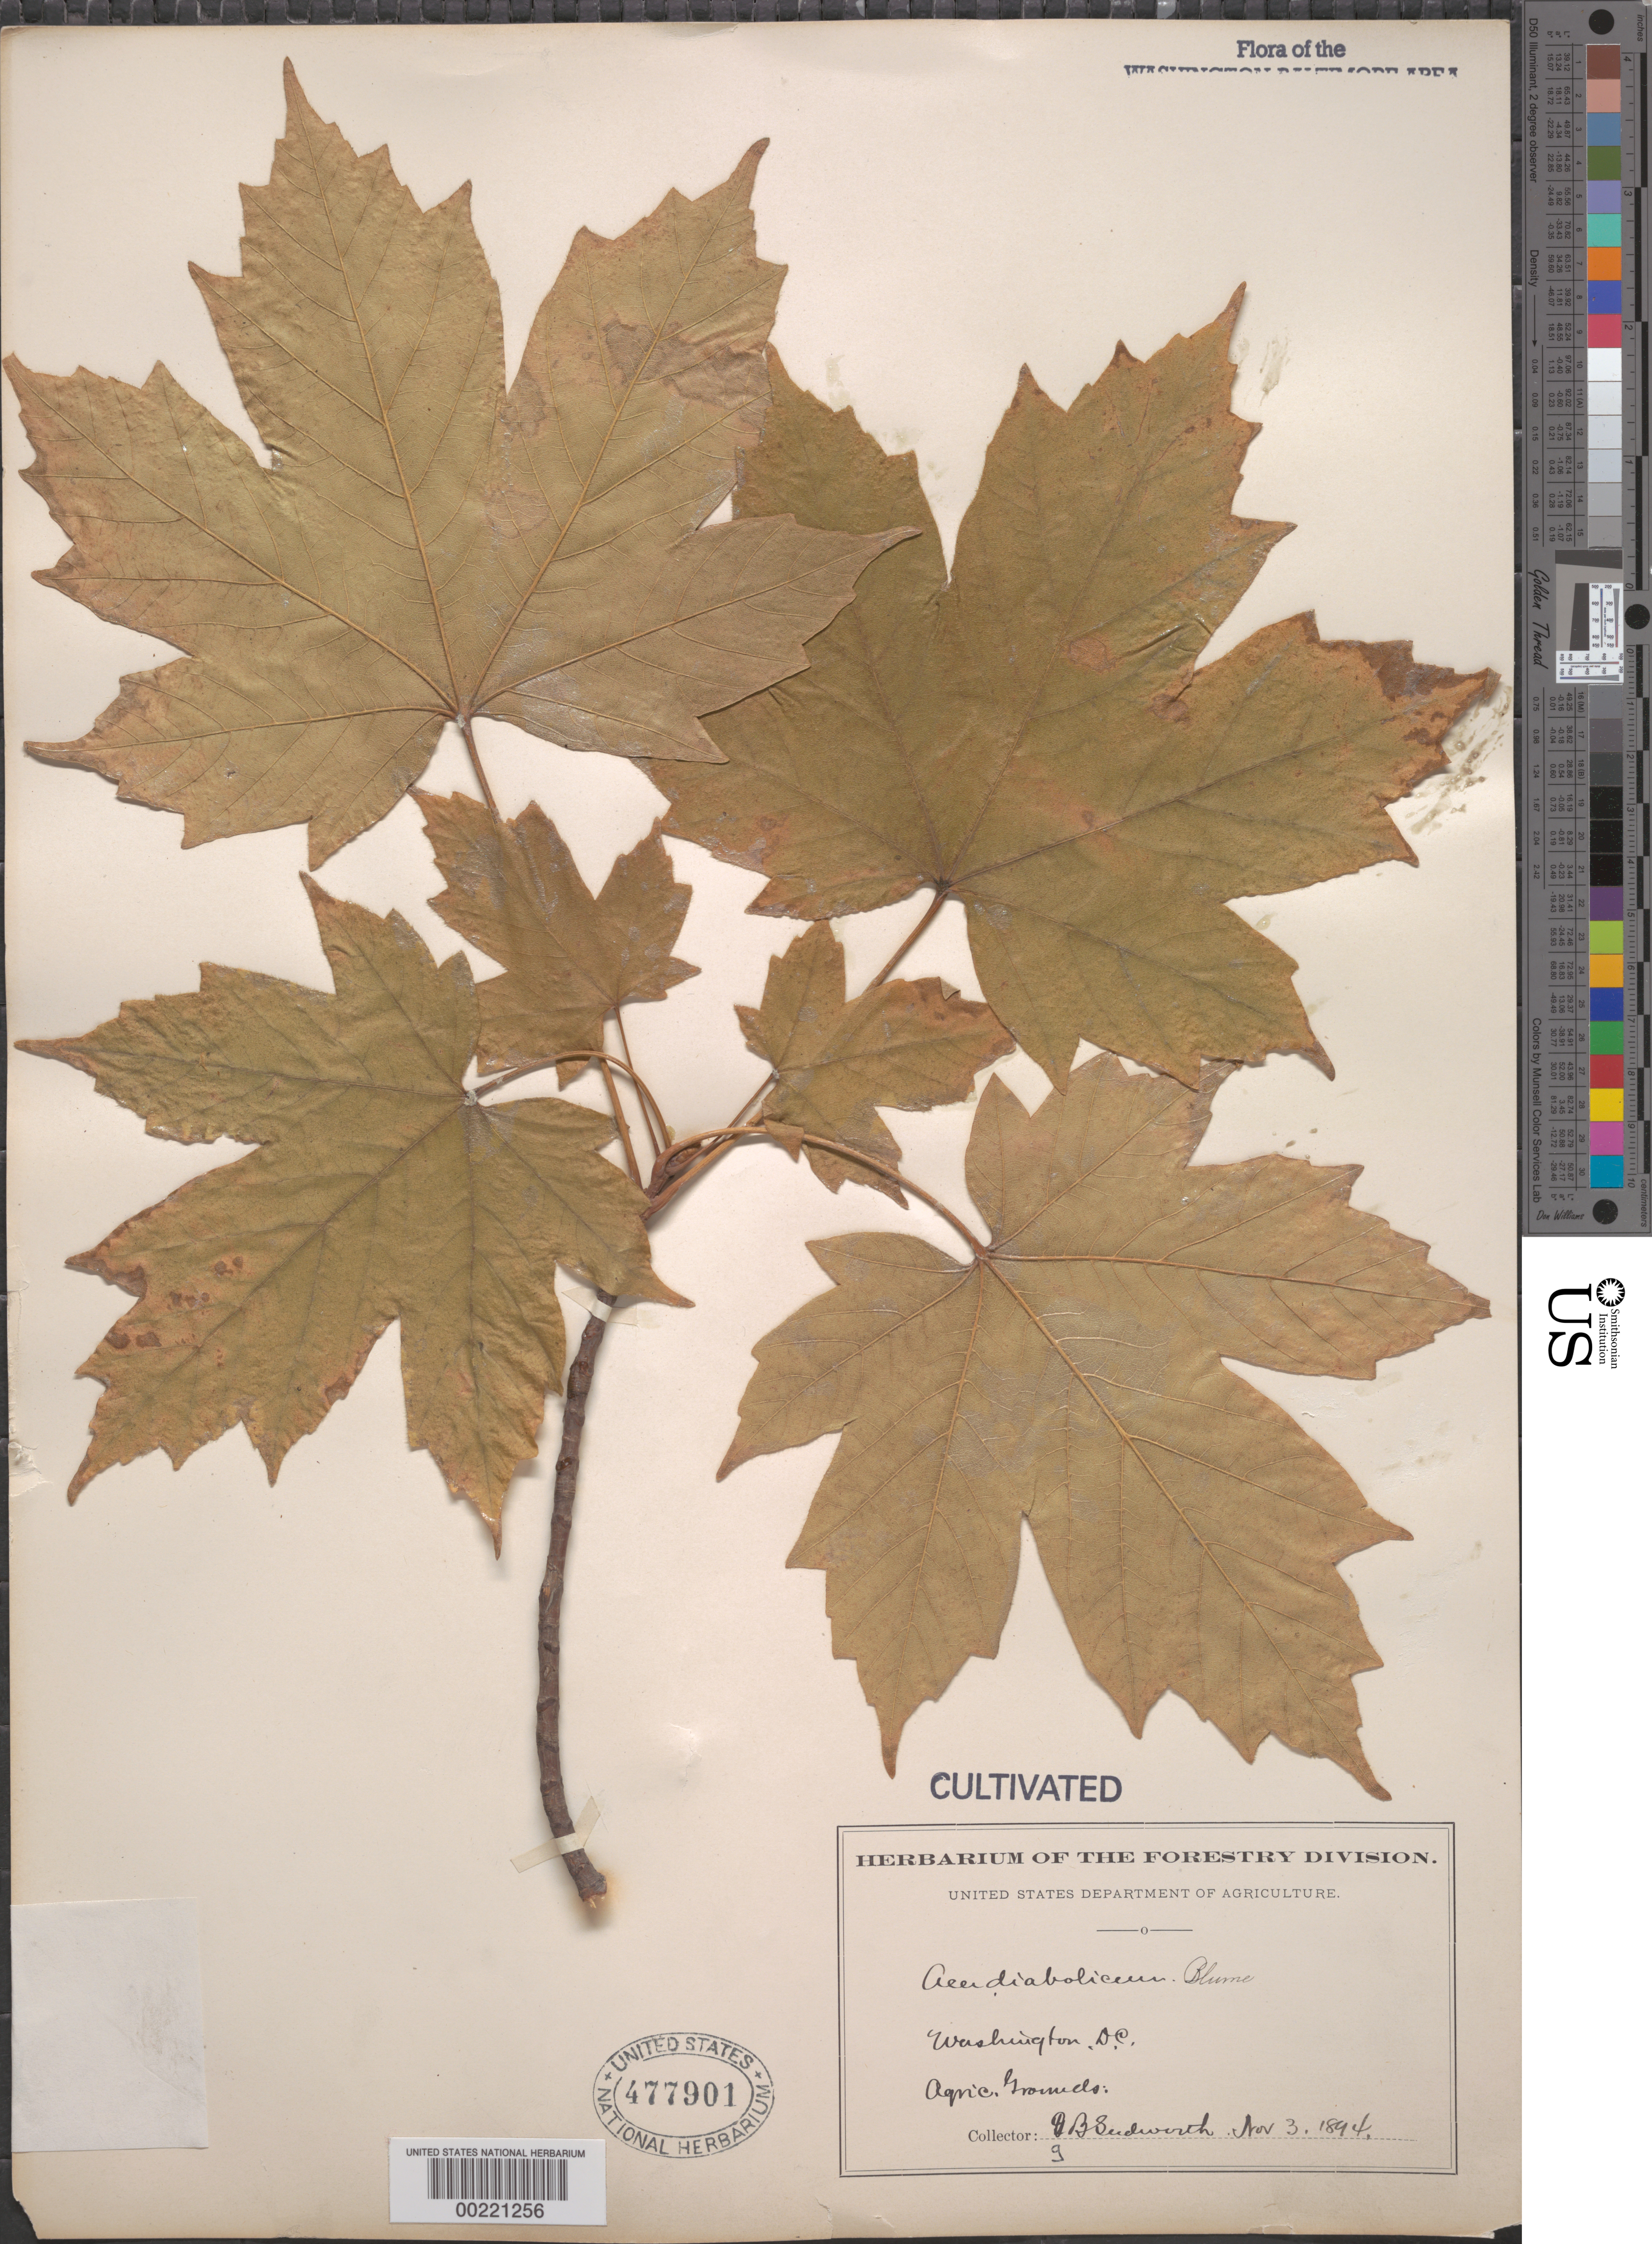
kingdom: Plantae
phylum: Tracheophyta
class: Magnoliopsida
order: Sapindales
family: Sapindaceae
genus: Acer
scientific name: Acer davidii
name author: Franch.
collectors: G. B. Sudworth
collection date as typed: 03 Nov 1894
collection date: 1894-11-03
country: United States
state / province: District of Columbia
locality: Department of Agriculture grounds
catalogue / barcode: US 477901